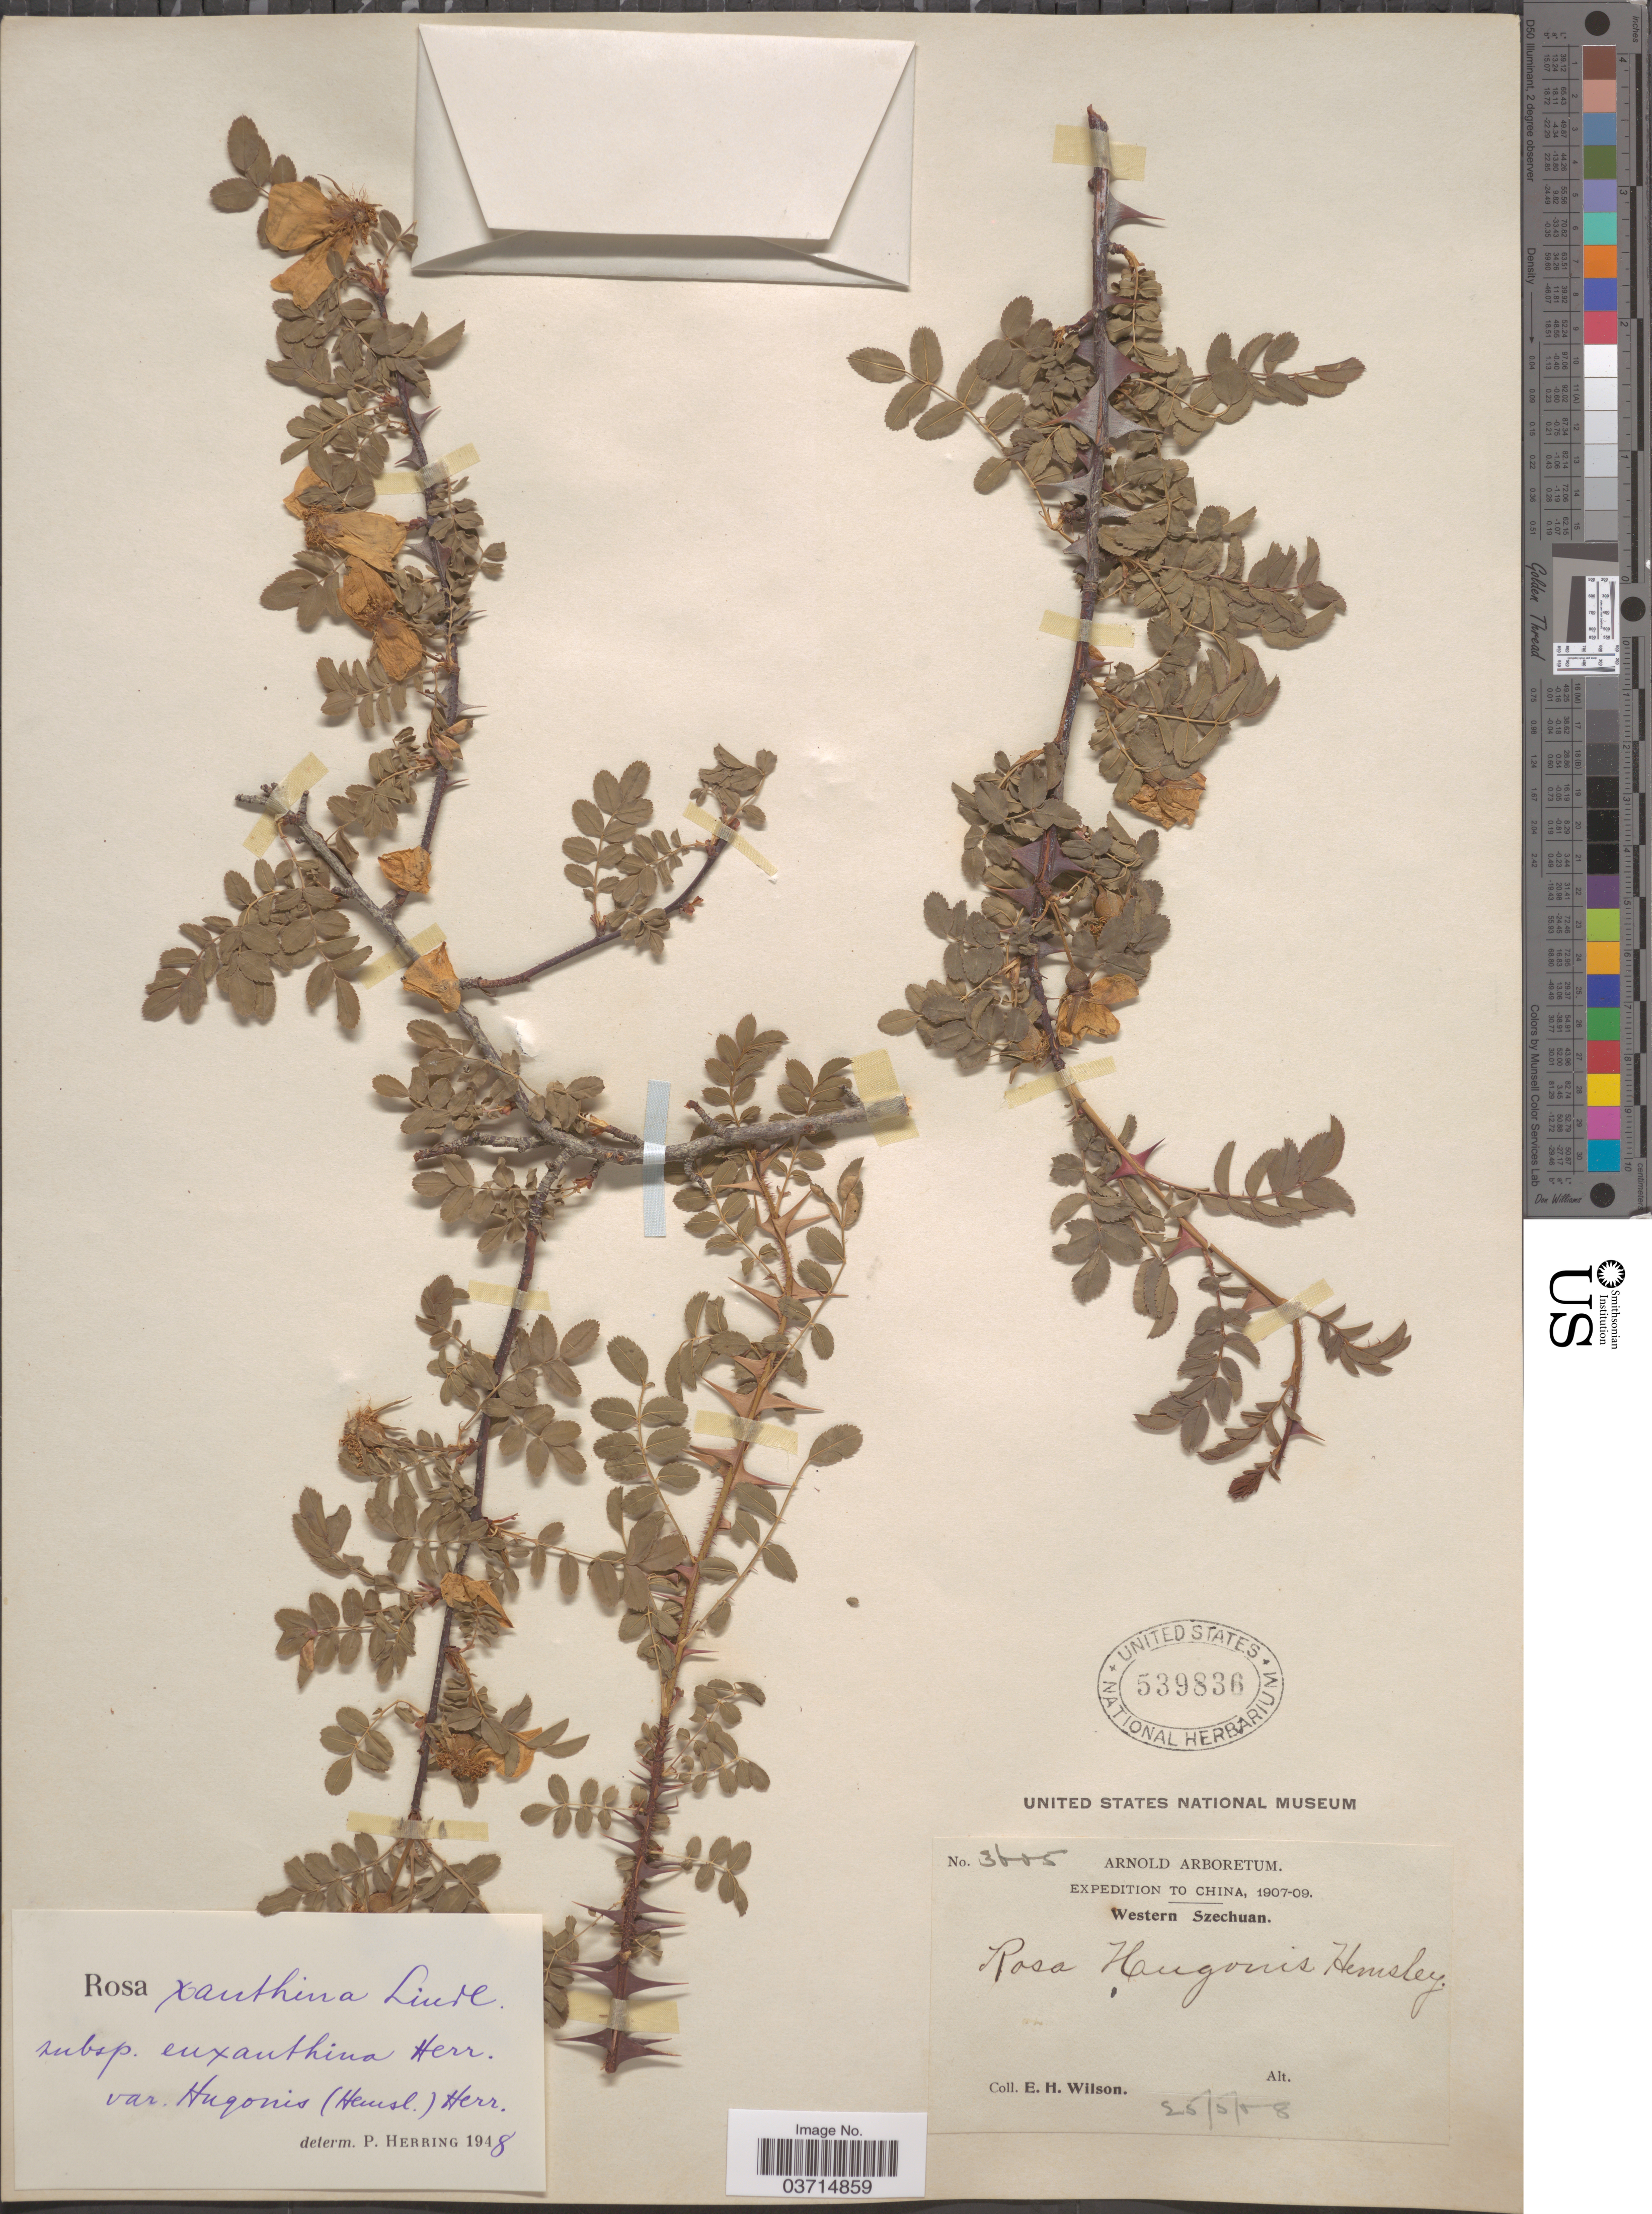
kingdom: Plantae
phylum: Tracheophyta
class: Magnoliopsida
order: Rosales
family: Rosaceae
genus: Rosa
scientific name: Rosa xanthina f. hugonis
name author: (Hemsl.) A.V.Roberts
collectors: E. Wilson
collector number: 3605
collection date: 1908-05-25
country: China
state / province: Sichuan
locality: Western Szechuan.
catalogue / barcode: US 539836